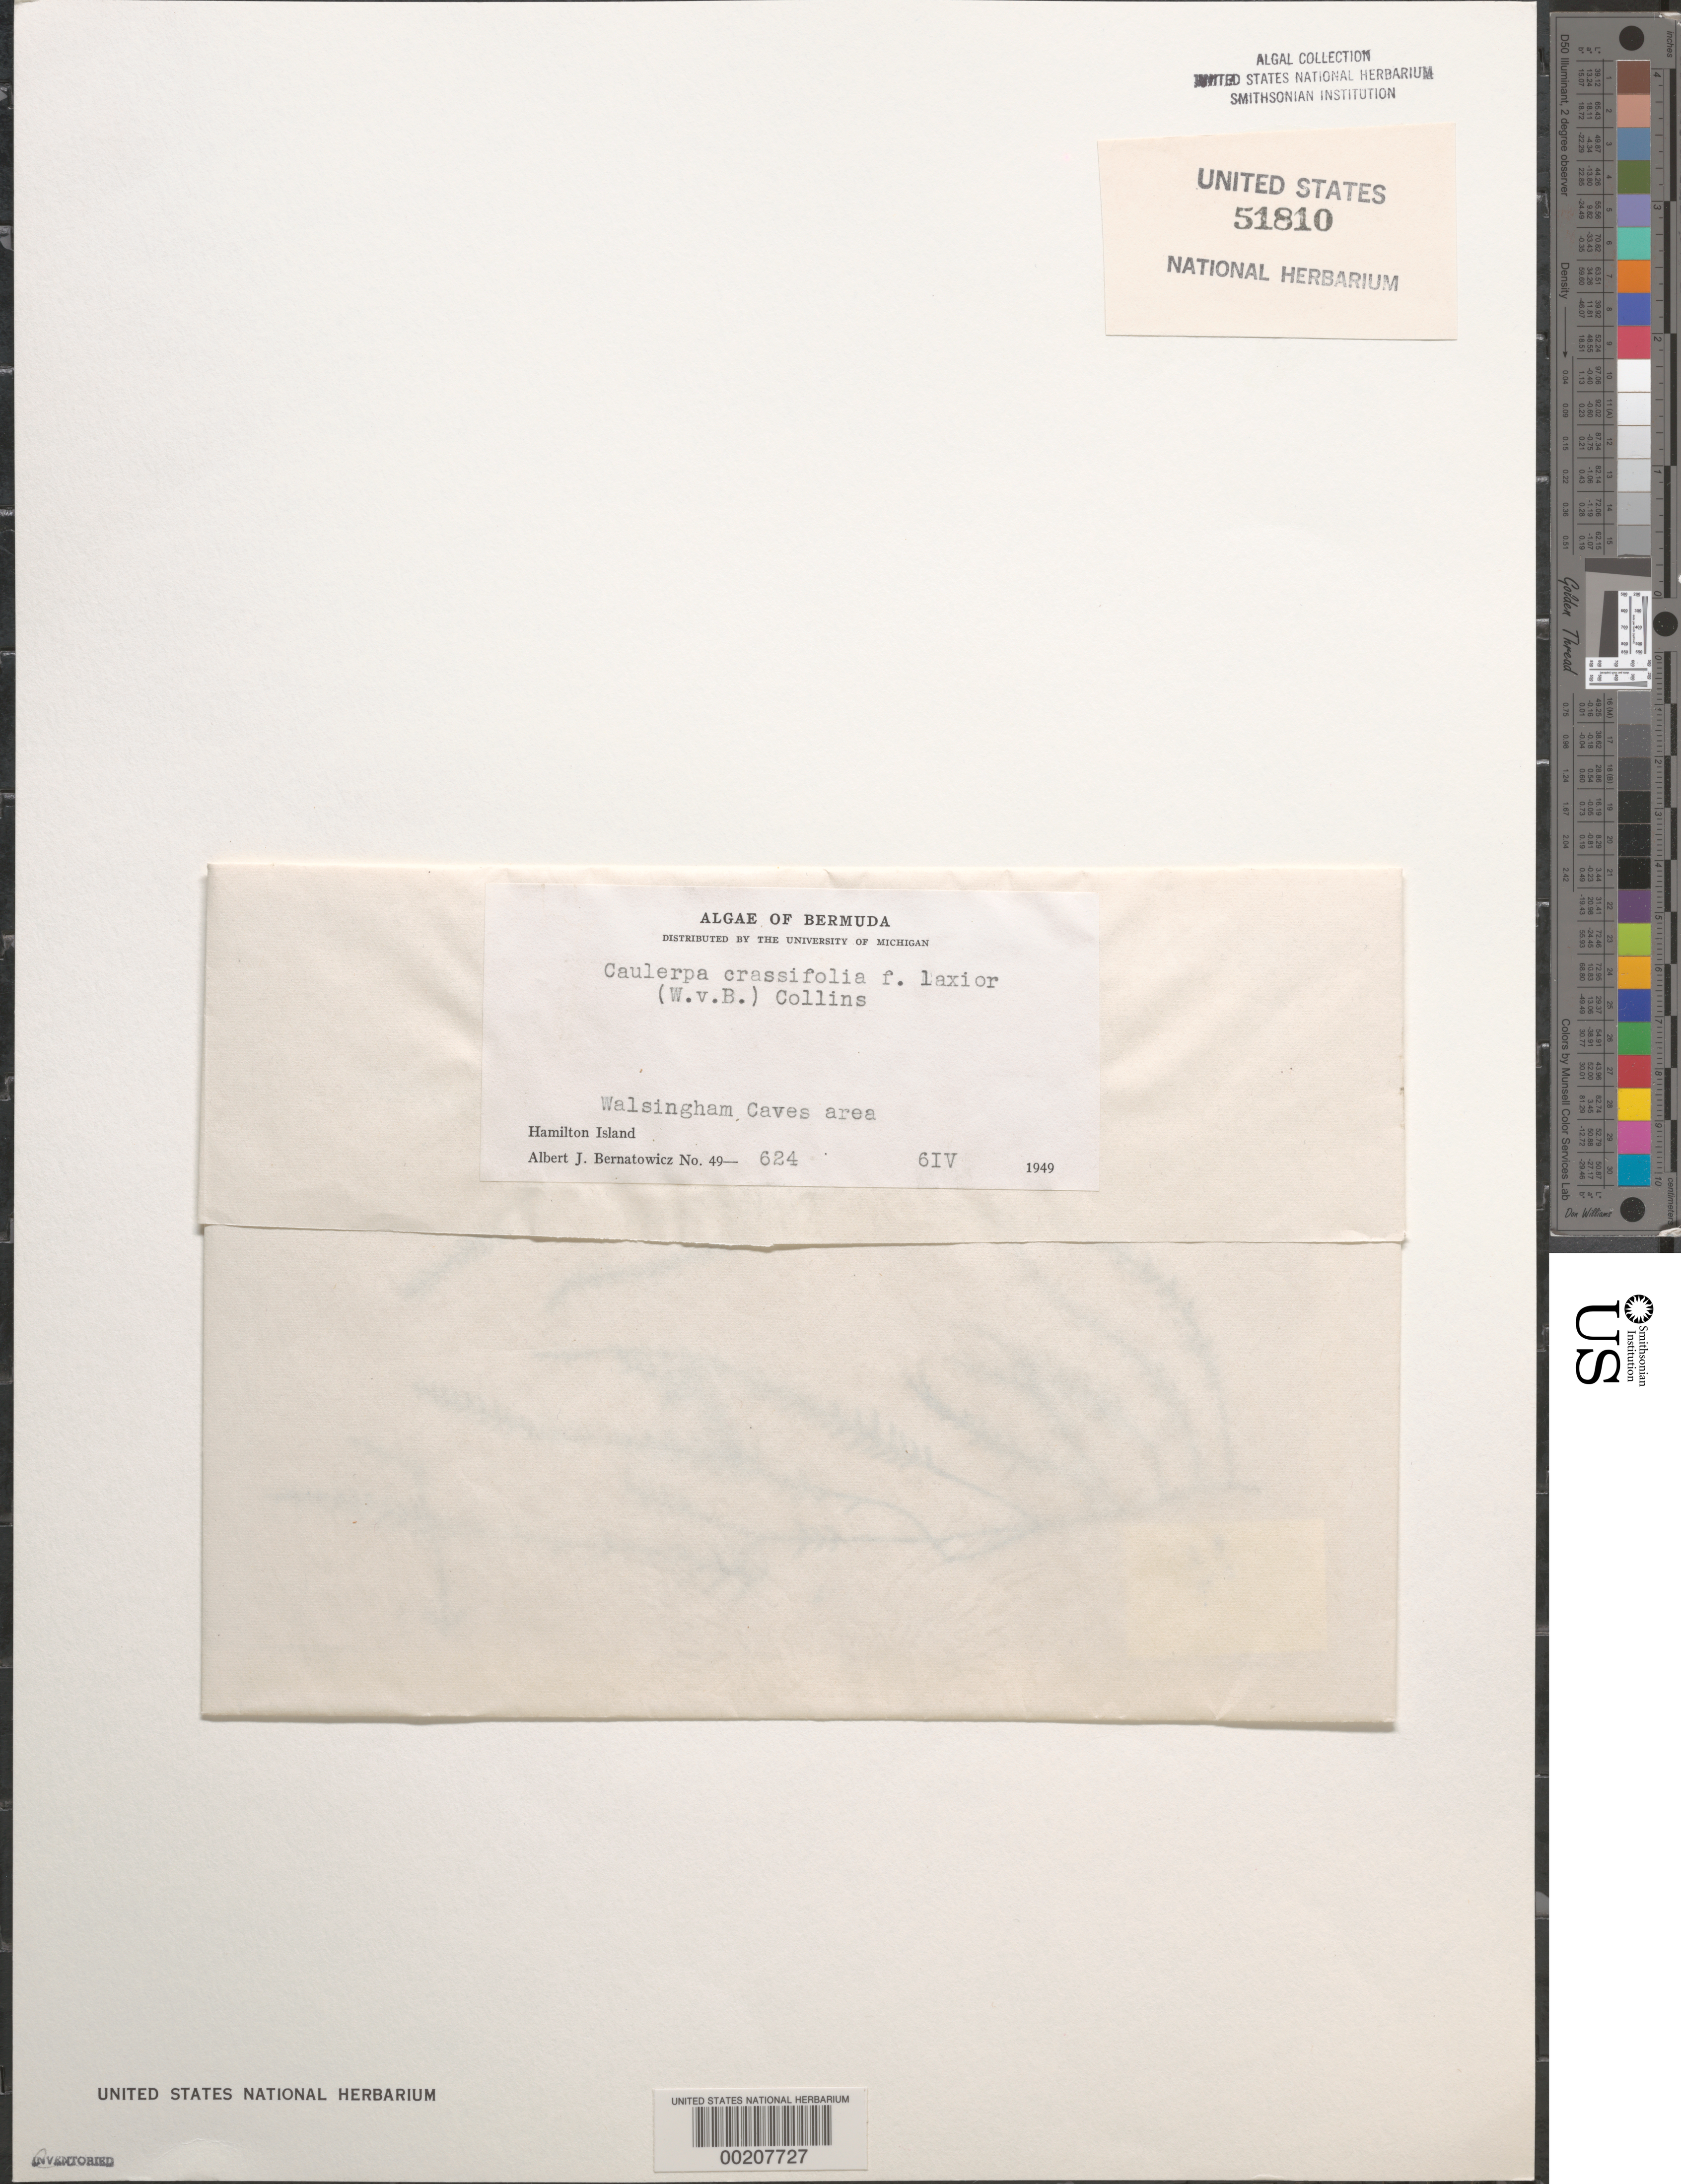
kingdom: Plantae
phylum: Chlorophyta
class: Ulvophyceae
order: Cladophorales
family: Cladophoraceae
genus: Cladophora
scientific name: Cladophora glomerata var. crassior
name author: (C. Agardh) C. Hoek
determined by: Algae name updating Project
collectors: A. Bernatowicz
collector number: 49-624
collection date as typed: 06 Apr 1949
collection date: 1949-04-06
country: Bermuda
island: Bermuda Island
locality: Walsingham Caves area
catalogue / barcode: US 51810